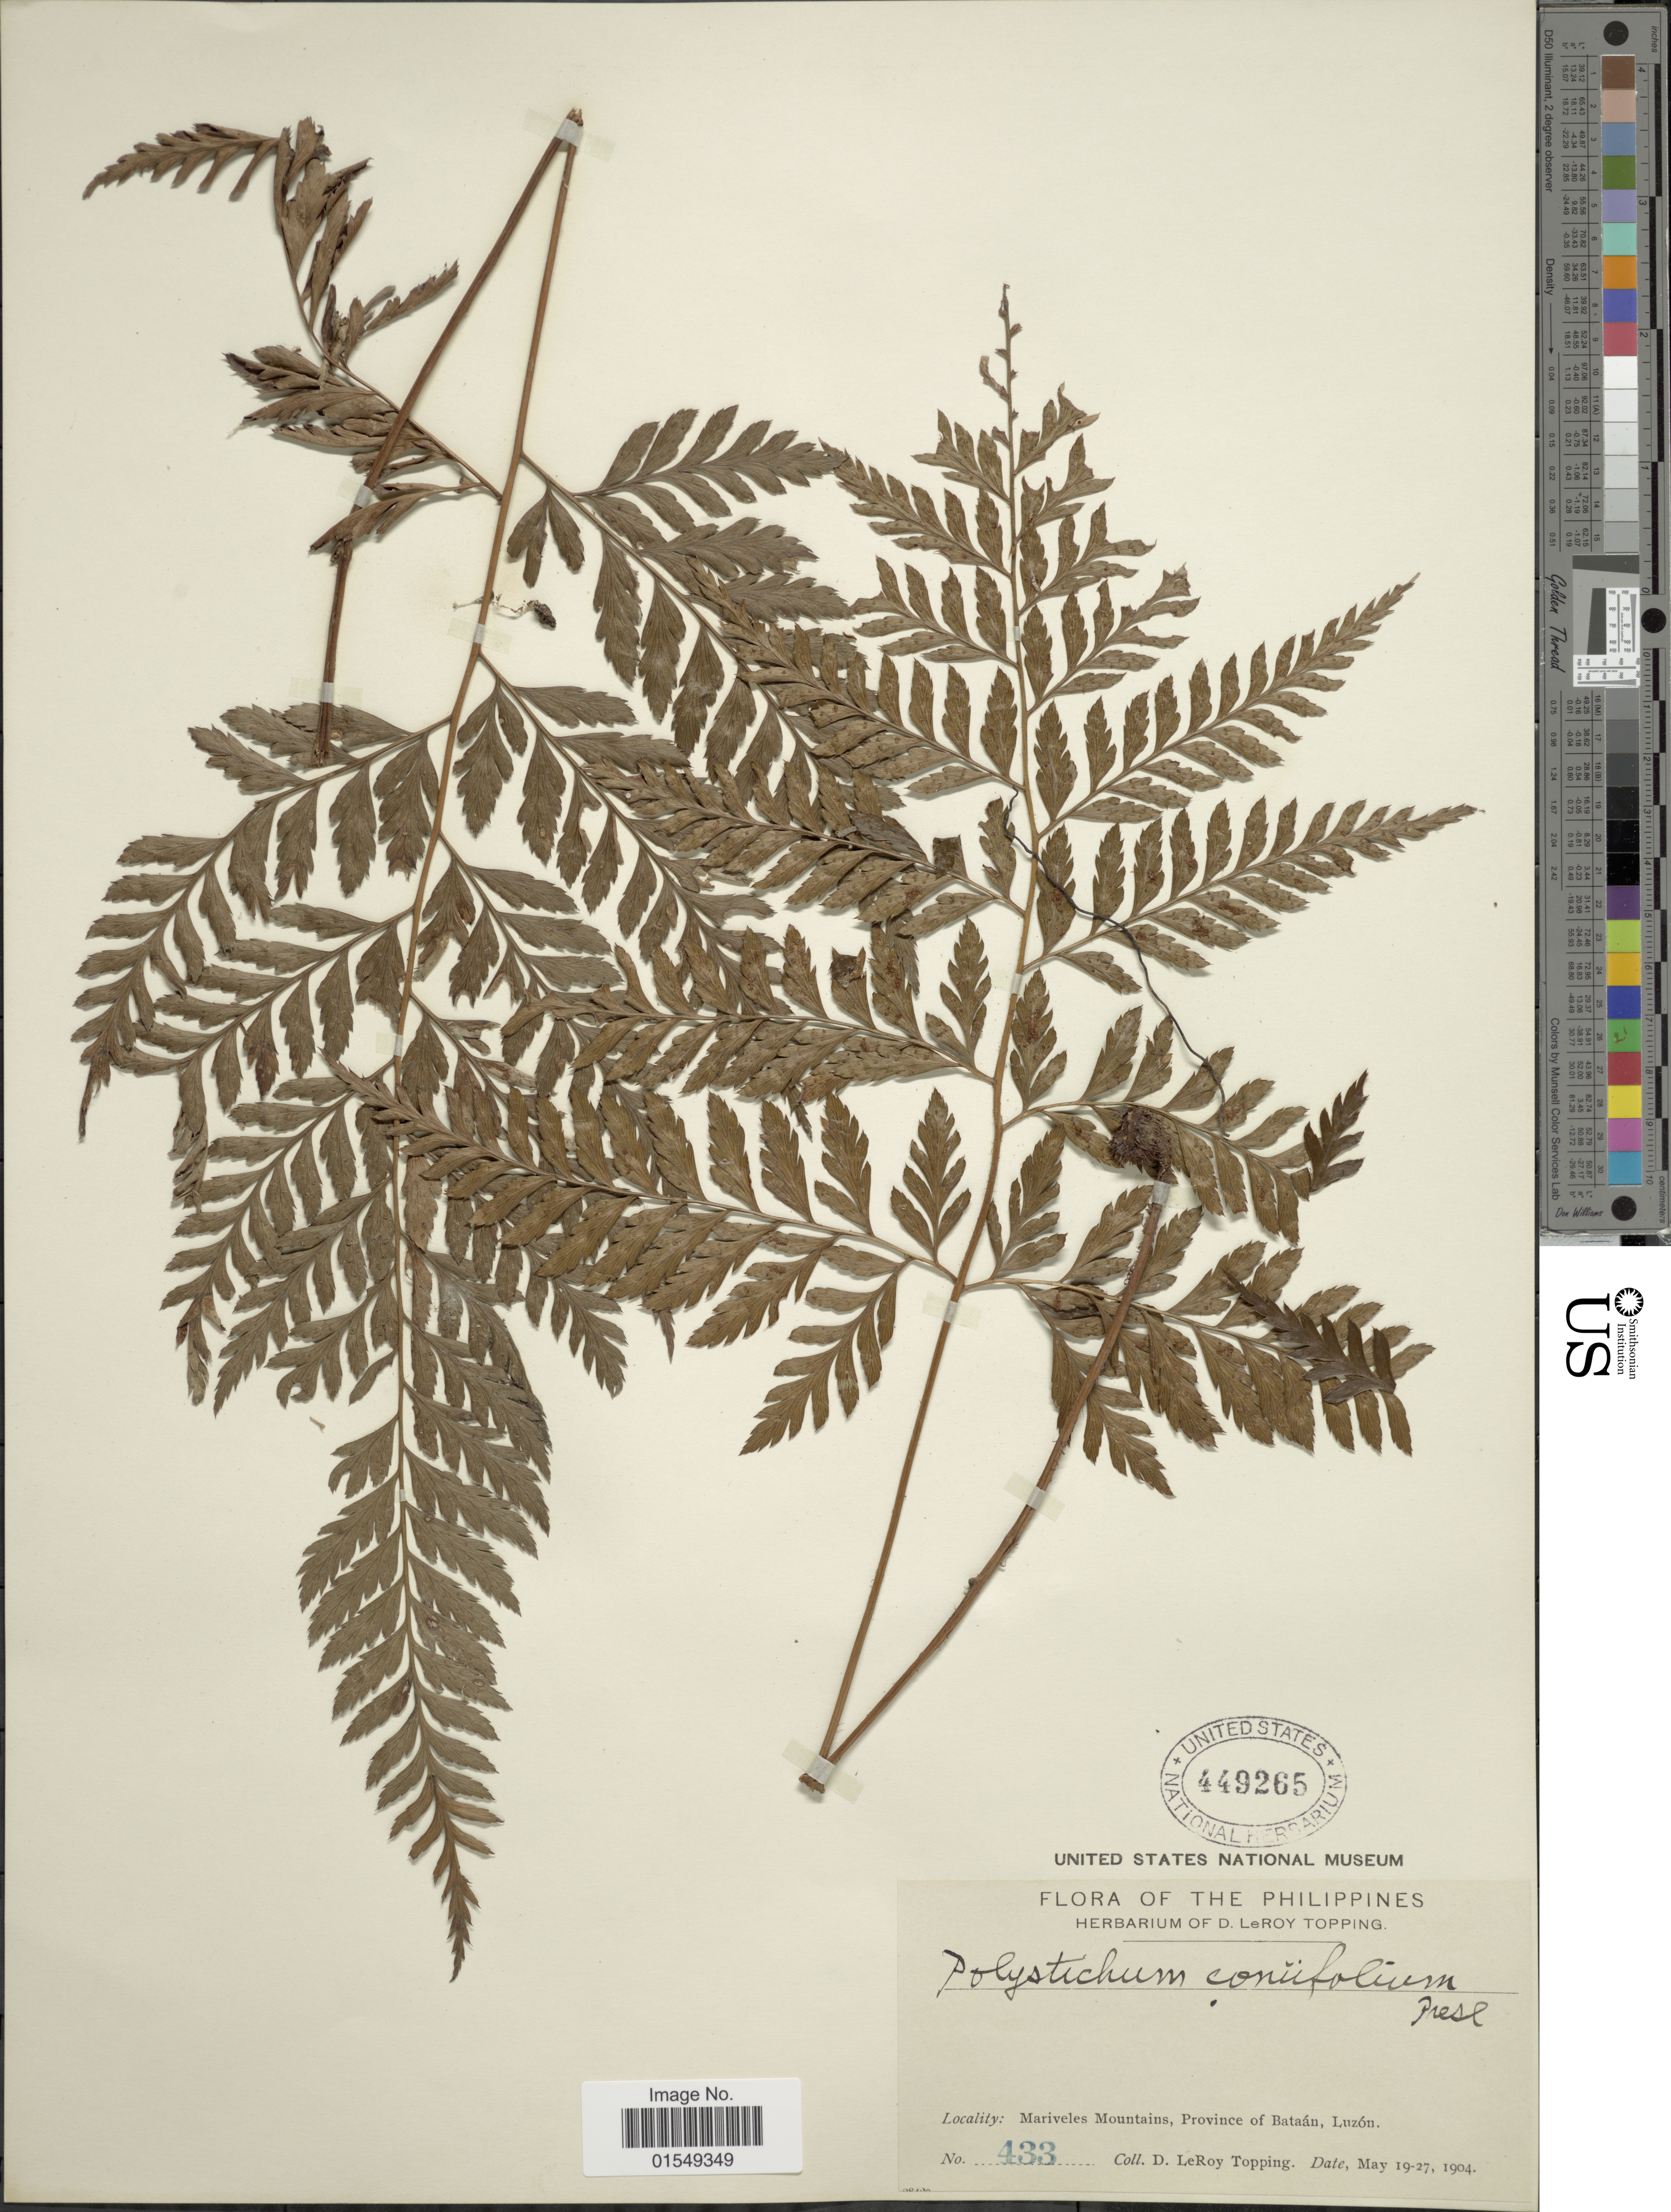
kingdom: Plantae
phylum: Tracheophyta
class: Polypodiopsida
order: Polypodiales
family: Dryopteridaceae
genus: Arachniodes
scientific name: Arachniodes aristata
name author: (G. Forst.) Tindale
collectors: D. L. Topping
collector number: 433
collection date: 1904-05-19/1904-05-27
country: Philippines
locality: Mariveles Mountains, Province of Bataan, Luzon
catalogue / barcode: US 449265